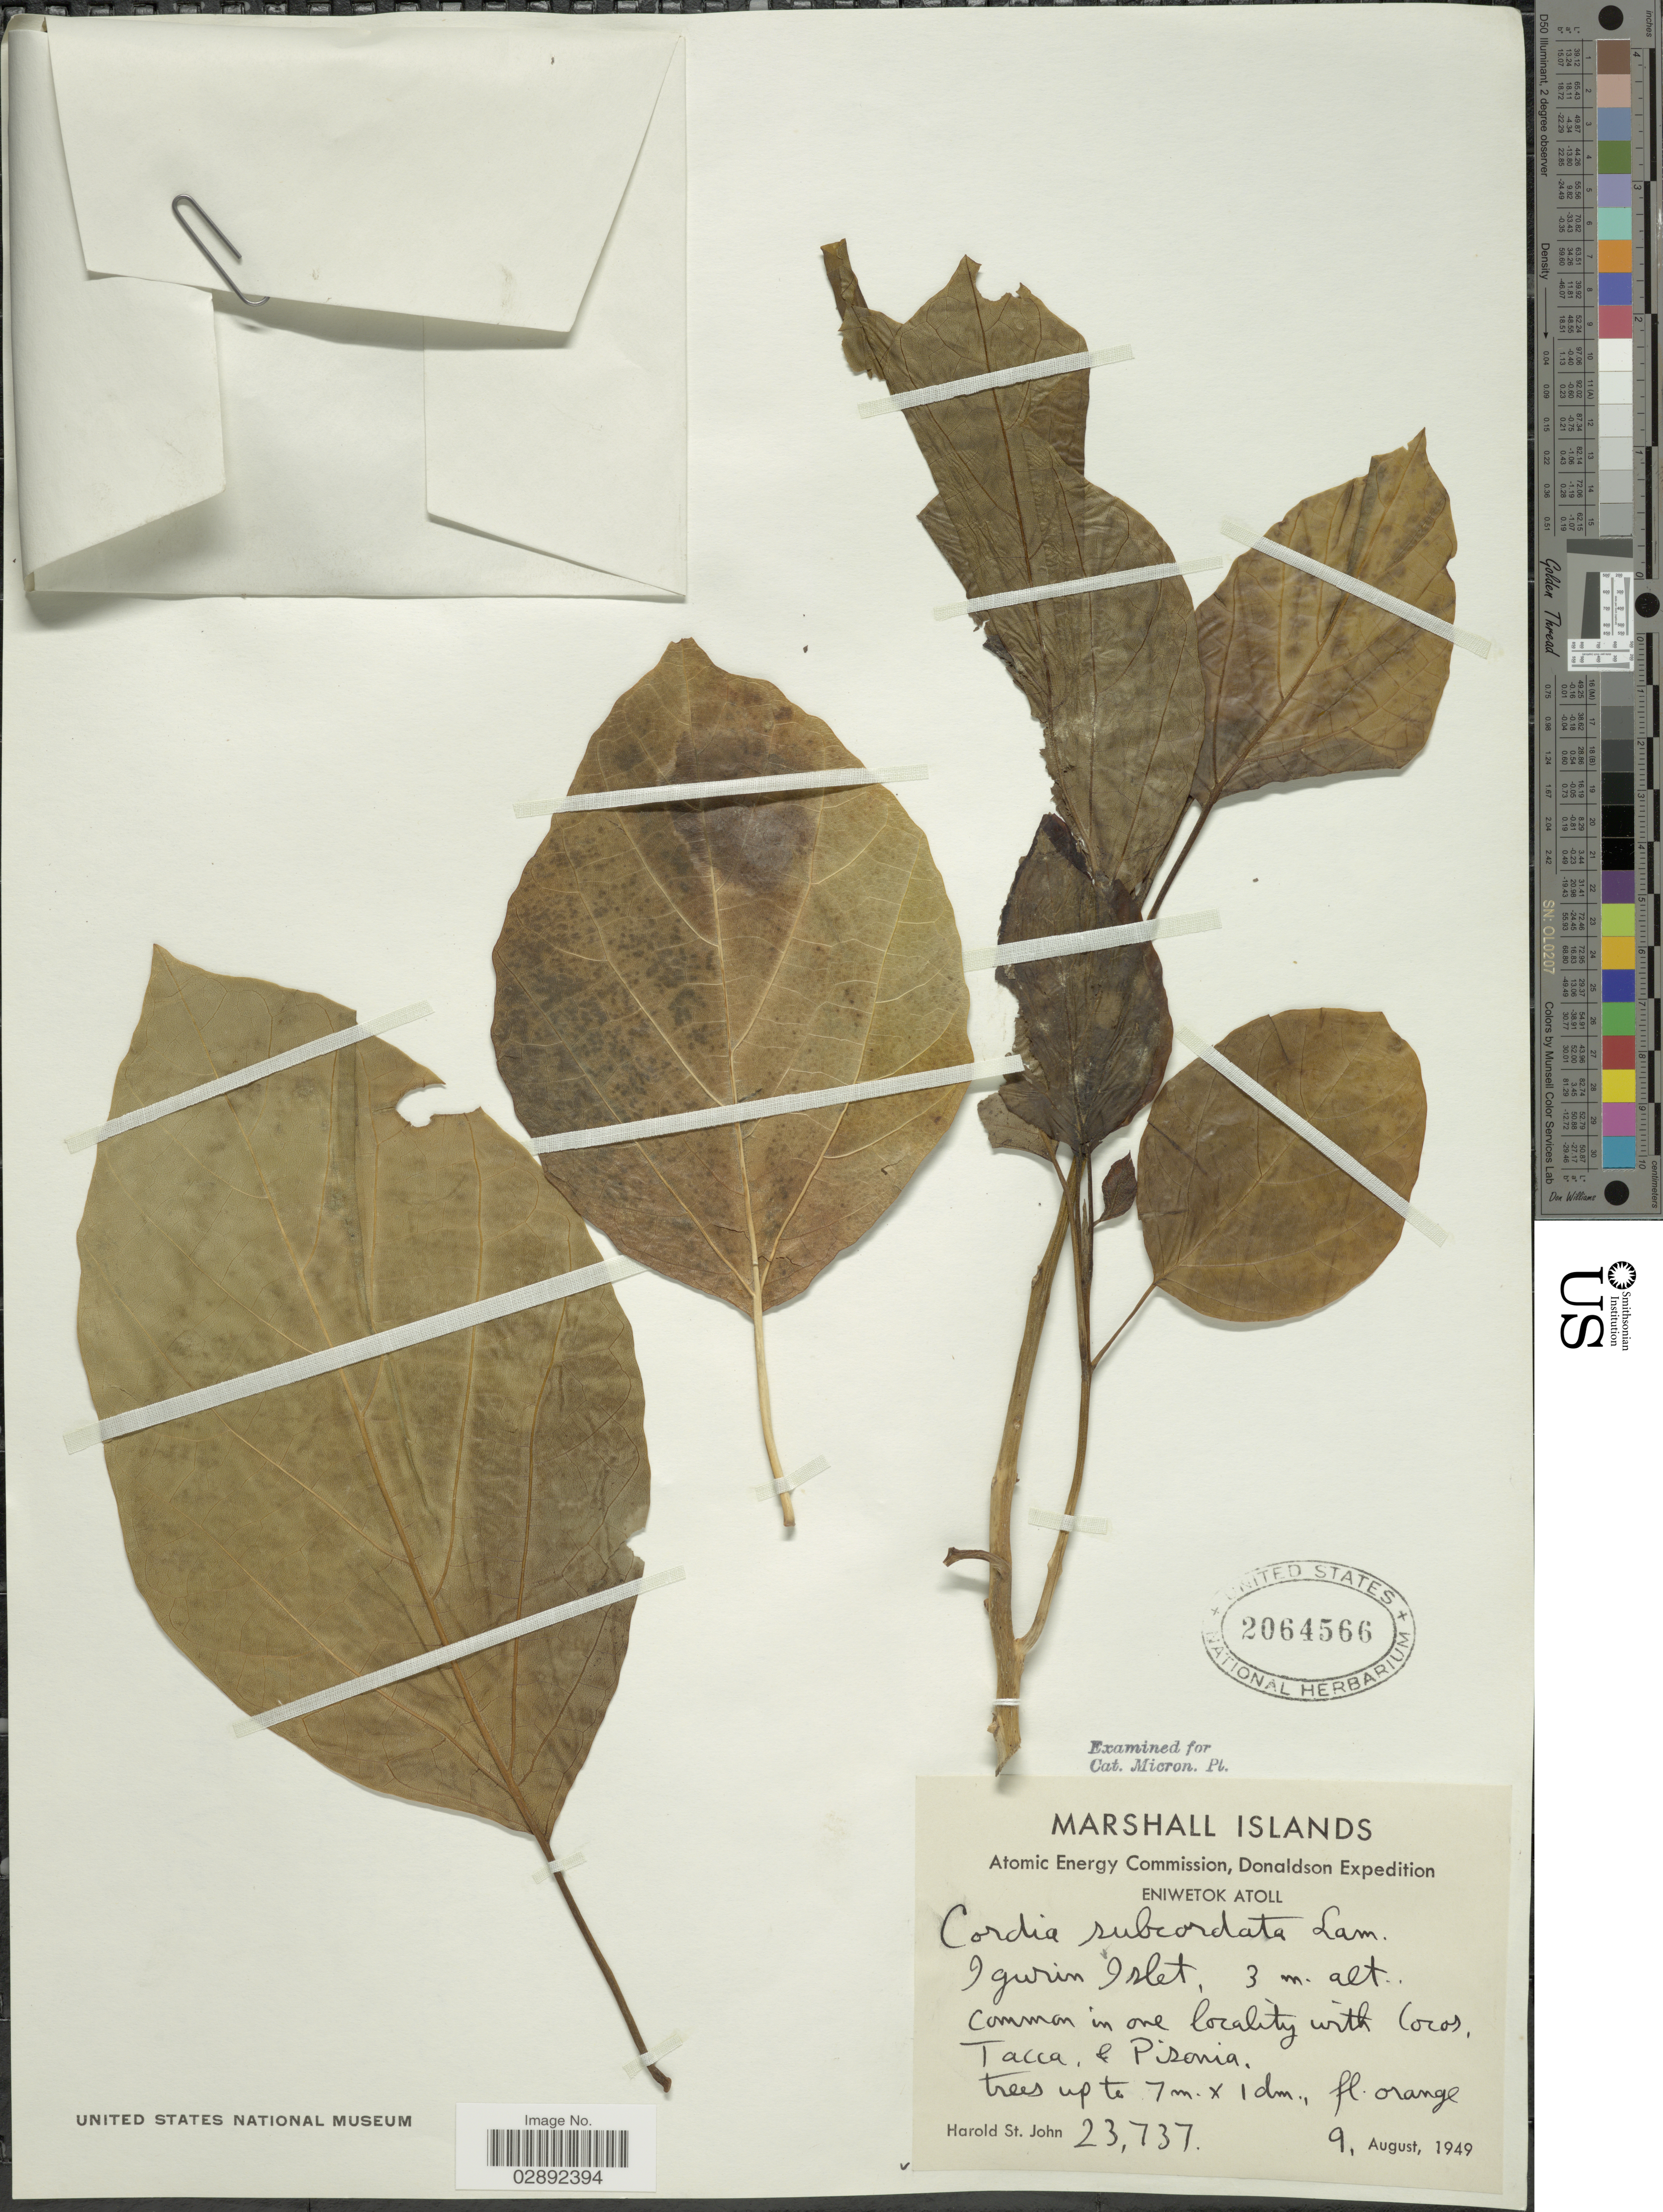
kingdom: Plantae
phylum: Tracheophyta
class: Magnoliopsida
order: Boraginales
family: Cordiaceae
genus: Cordia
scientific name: Cordia subcordata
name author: Lam.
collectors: H. St. John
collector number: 23737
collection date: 1949-08-09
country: Marshall Islands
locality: Eniwetok Island. Igurin Islet.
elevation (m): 3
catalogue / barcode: US 2064566